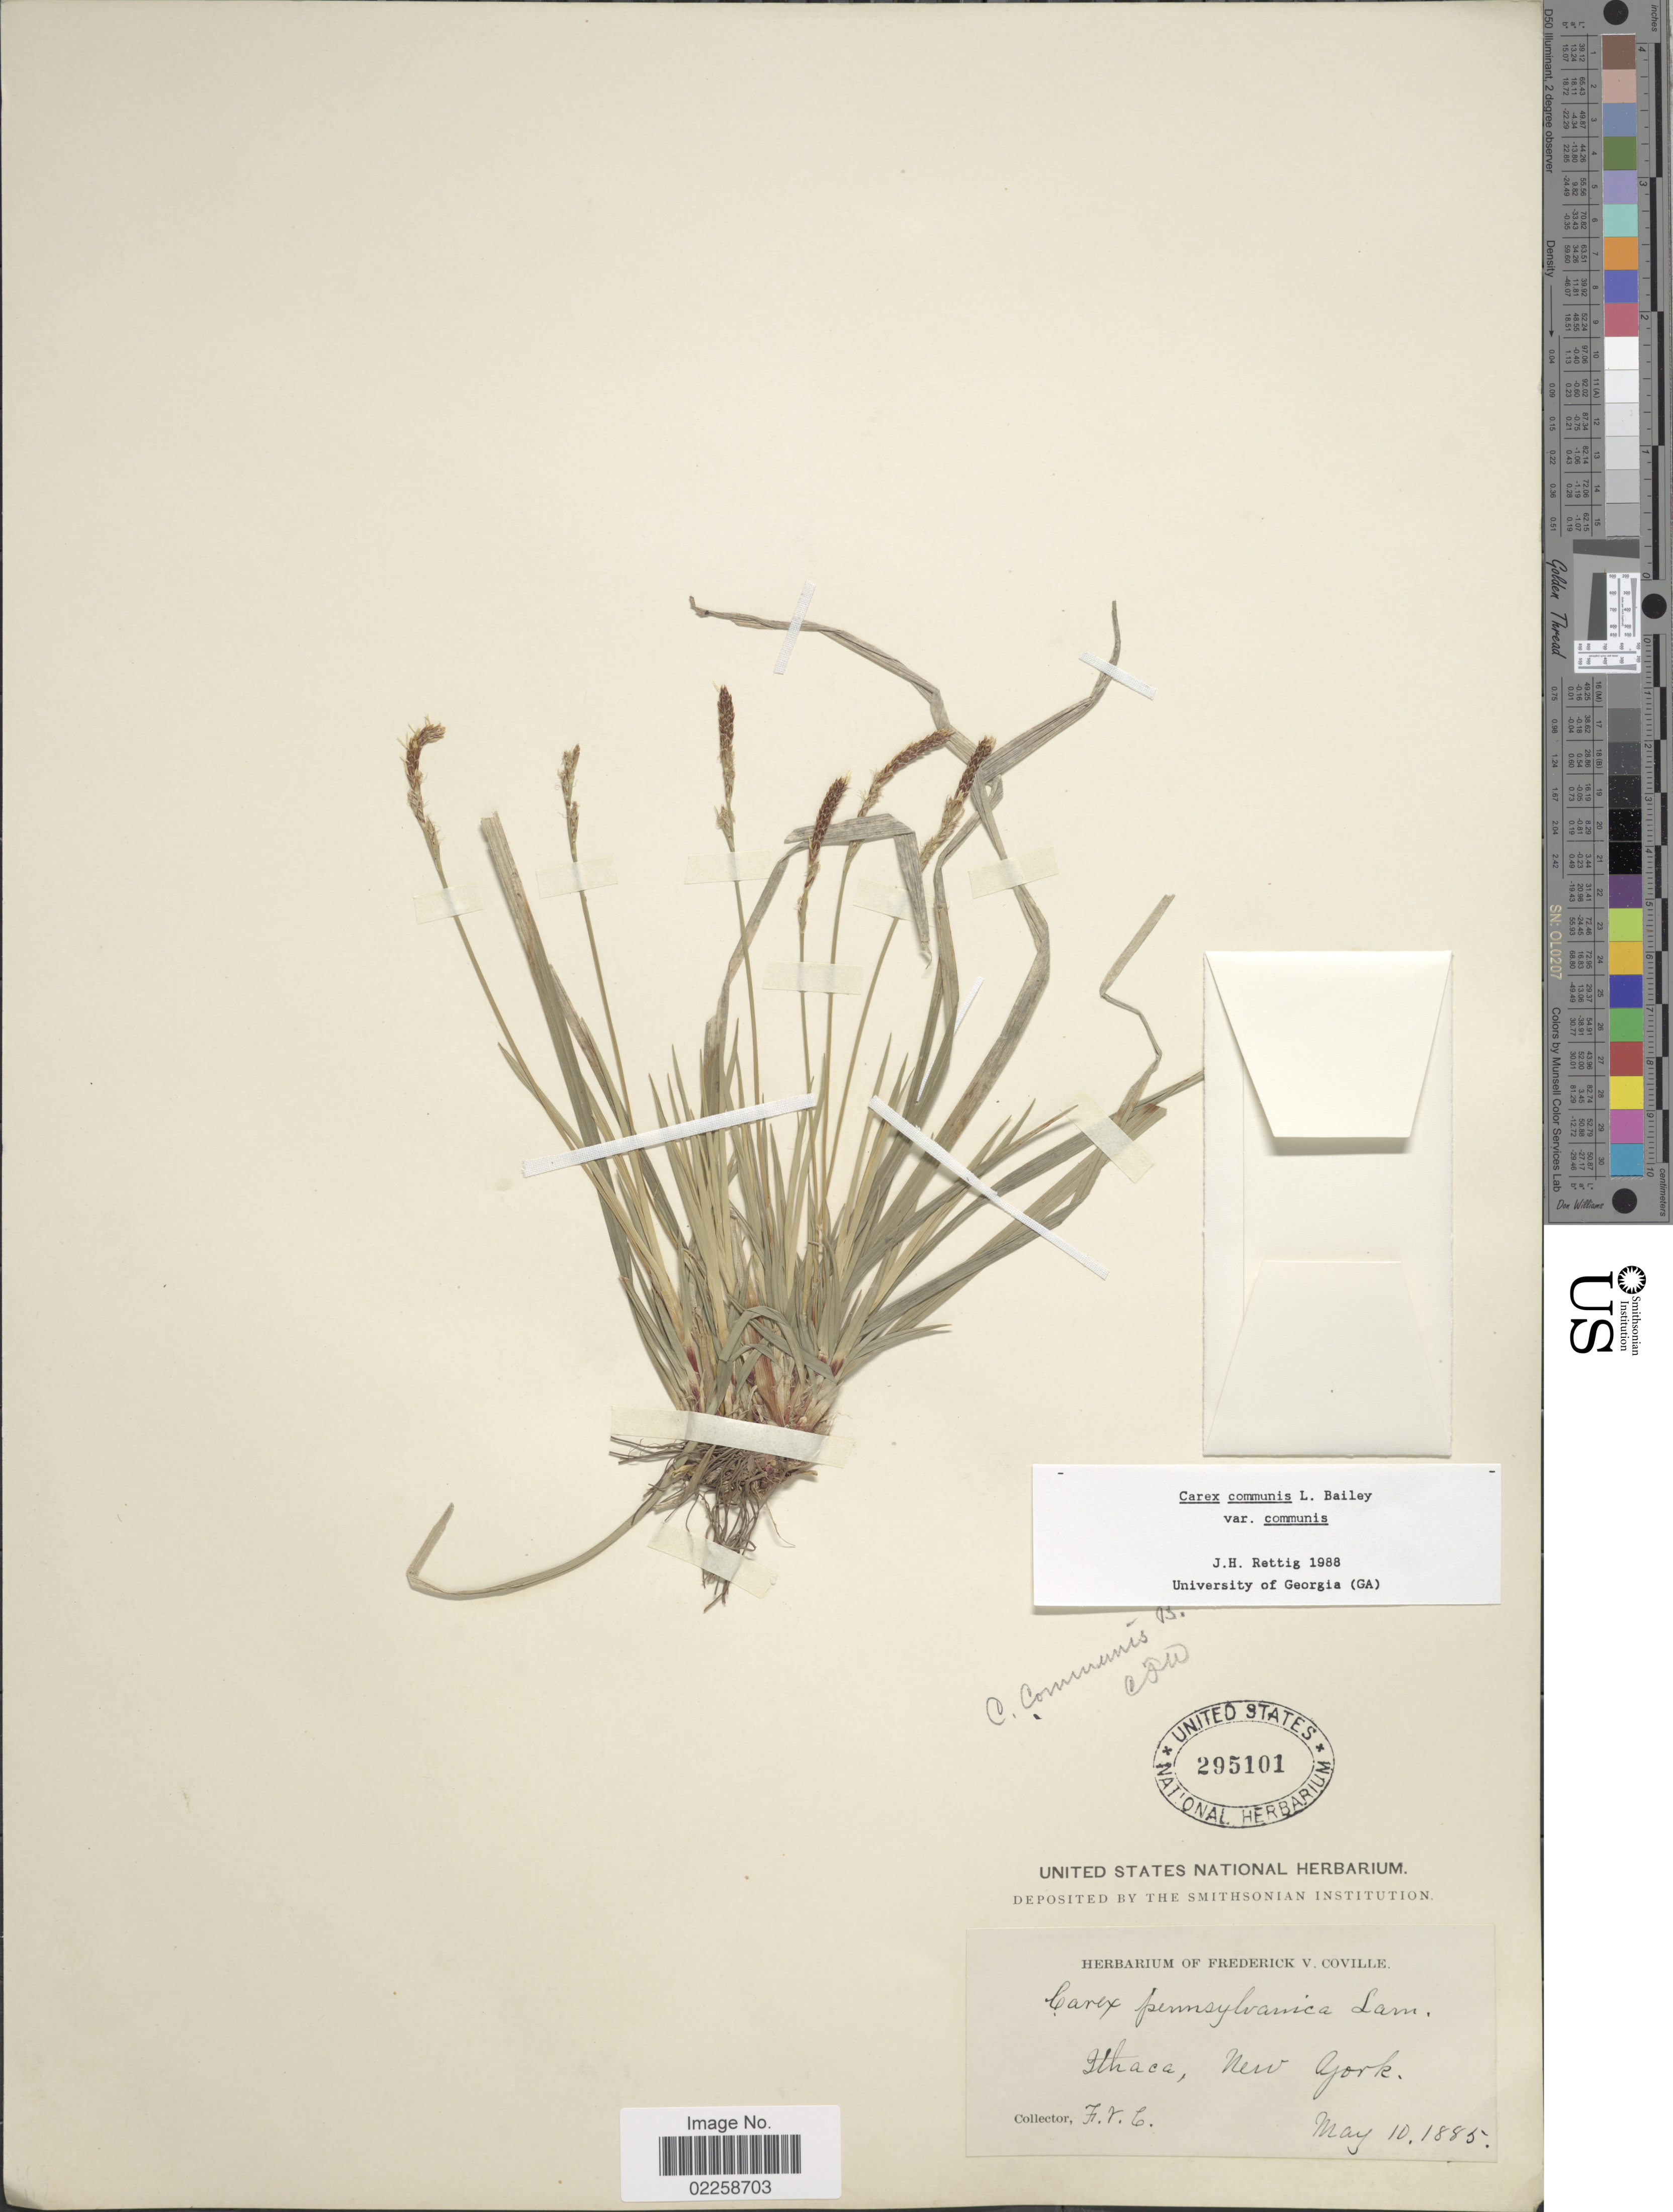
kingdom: Plantae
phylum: Tracheophyta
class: Liliopsida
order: Poales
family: Cyperaceae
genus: Carex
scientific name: Carex communis var. communis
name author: L.H. Bailey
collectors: F. V. Coville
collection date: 1885-05-10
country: United States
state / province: New York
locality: Ithaca,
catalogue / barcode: US 295101